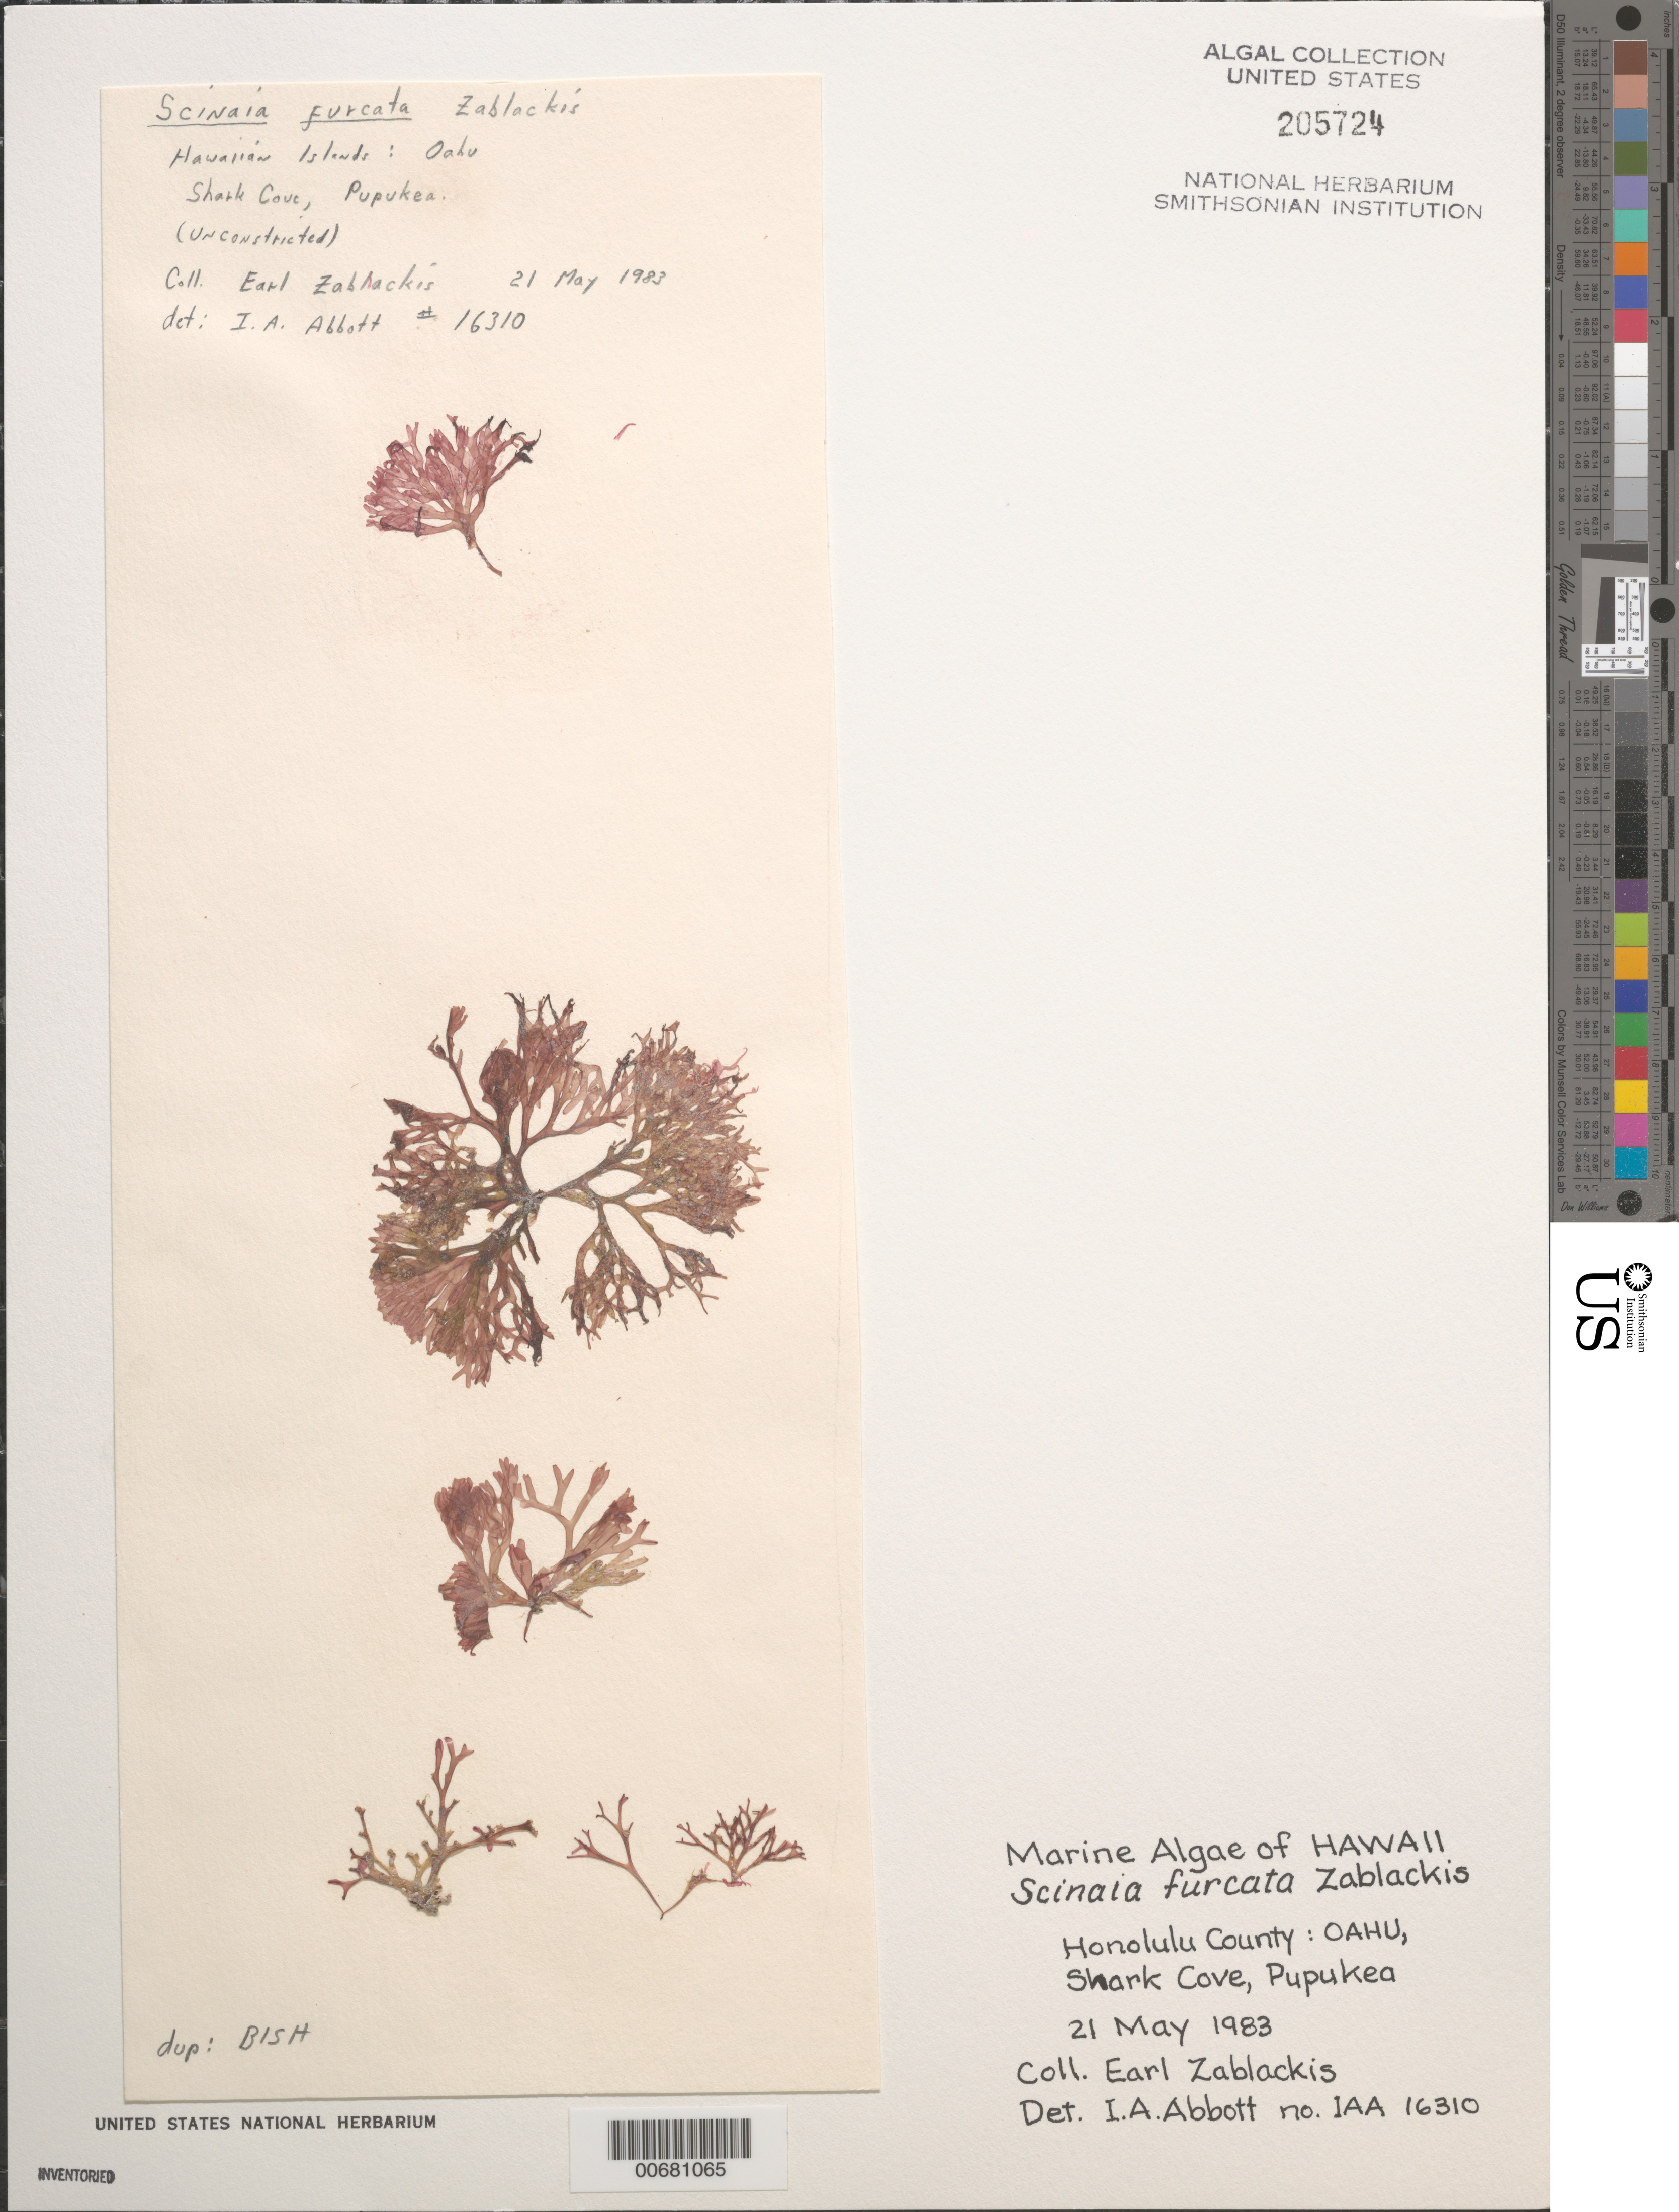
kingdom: Plantae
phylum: Rhodophyta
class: Florideophyceae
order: Nemaliales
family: Scinaiaceae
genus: Scinaia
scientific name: Scinaia furcata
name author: Zablackis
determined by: Abbott, Isabella A.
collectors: E. Zablackis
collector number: IAA 16310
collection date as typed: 21 May 1983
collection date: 1983-05-21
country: United States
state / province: Hawaii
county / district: Honolulu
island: Oahu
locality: Shark Cove, Pupukea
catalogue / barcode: US 205724